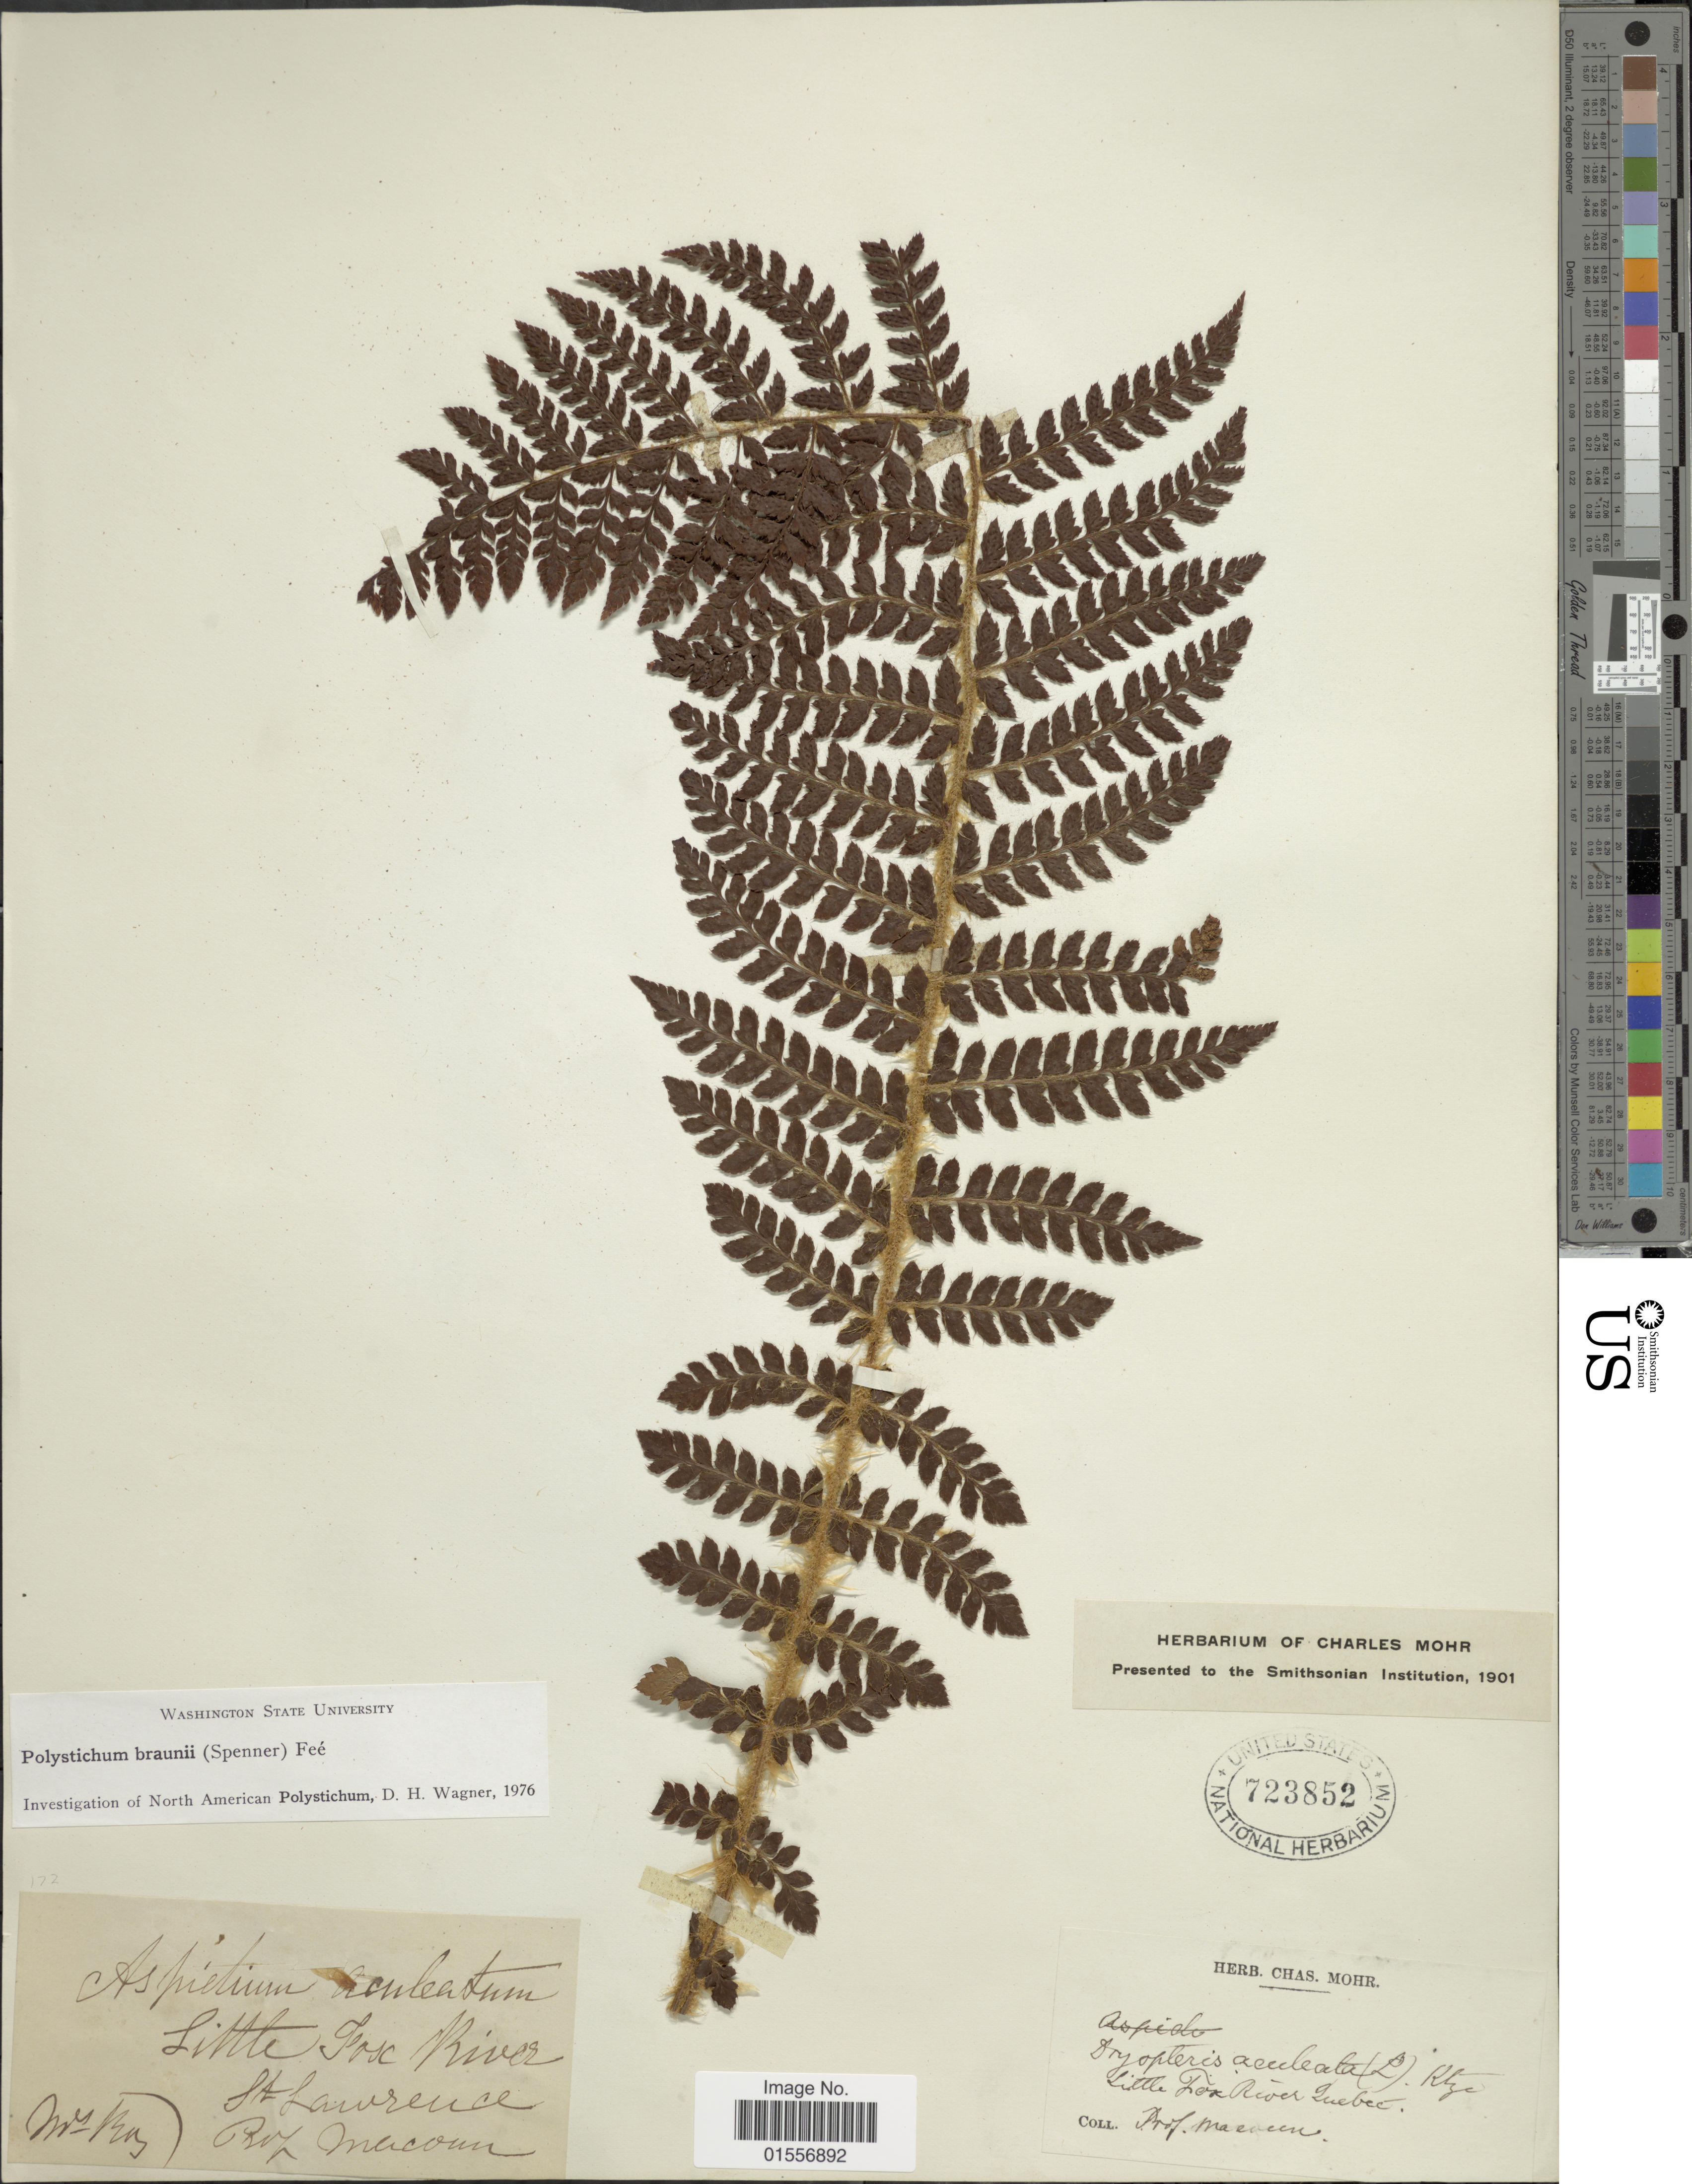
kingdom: Plantae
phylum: Tracheophyta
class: Polypodiopsida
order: Polypodiales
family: Dryopteridaceae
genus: Polystichum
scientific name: Polystichum braunii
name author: (Spenn.) Fée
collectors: -- Macoun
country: Canada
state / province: Quebec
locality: Little Fox River, St. Lawrence.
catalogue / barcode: US 723852